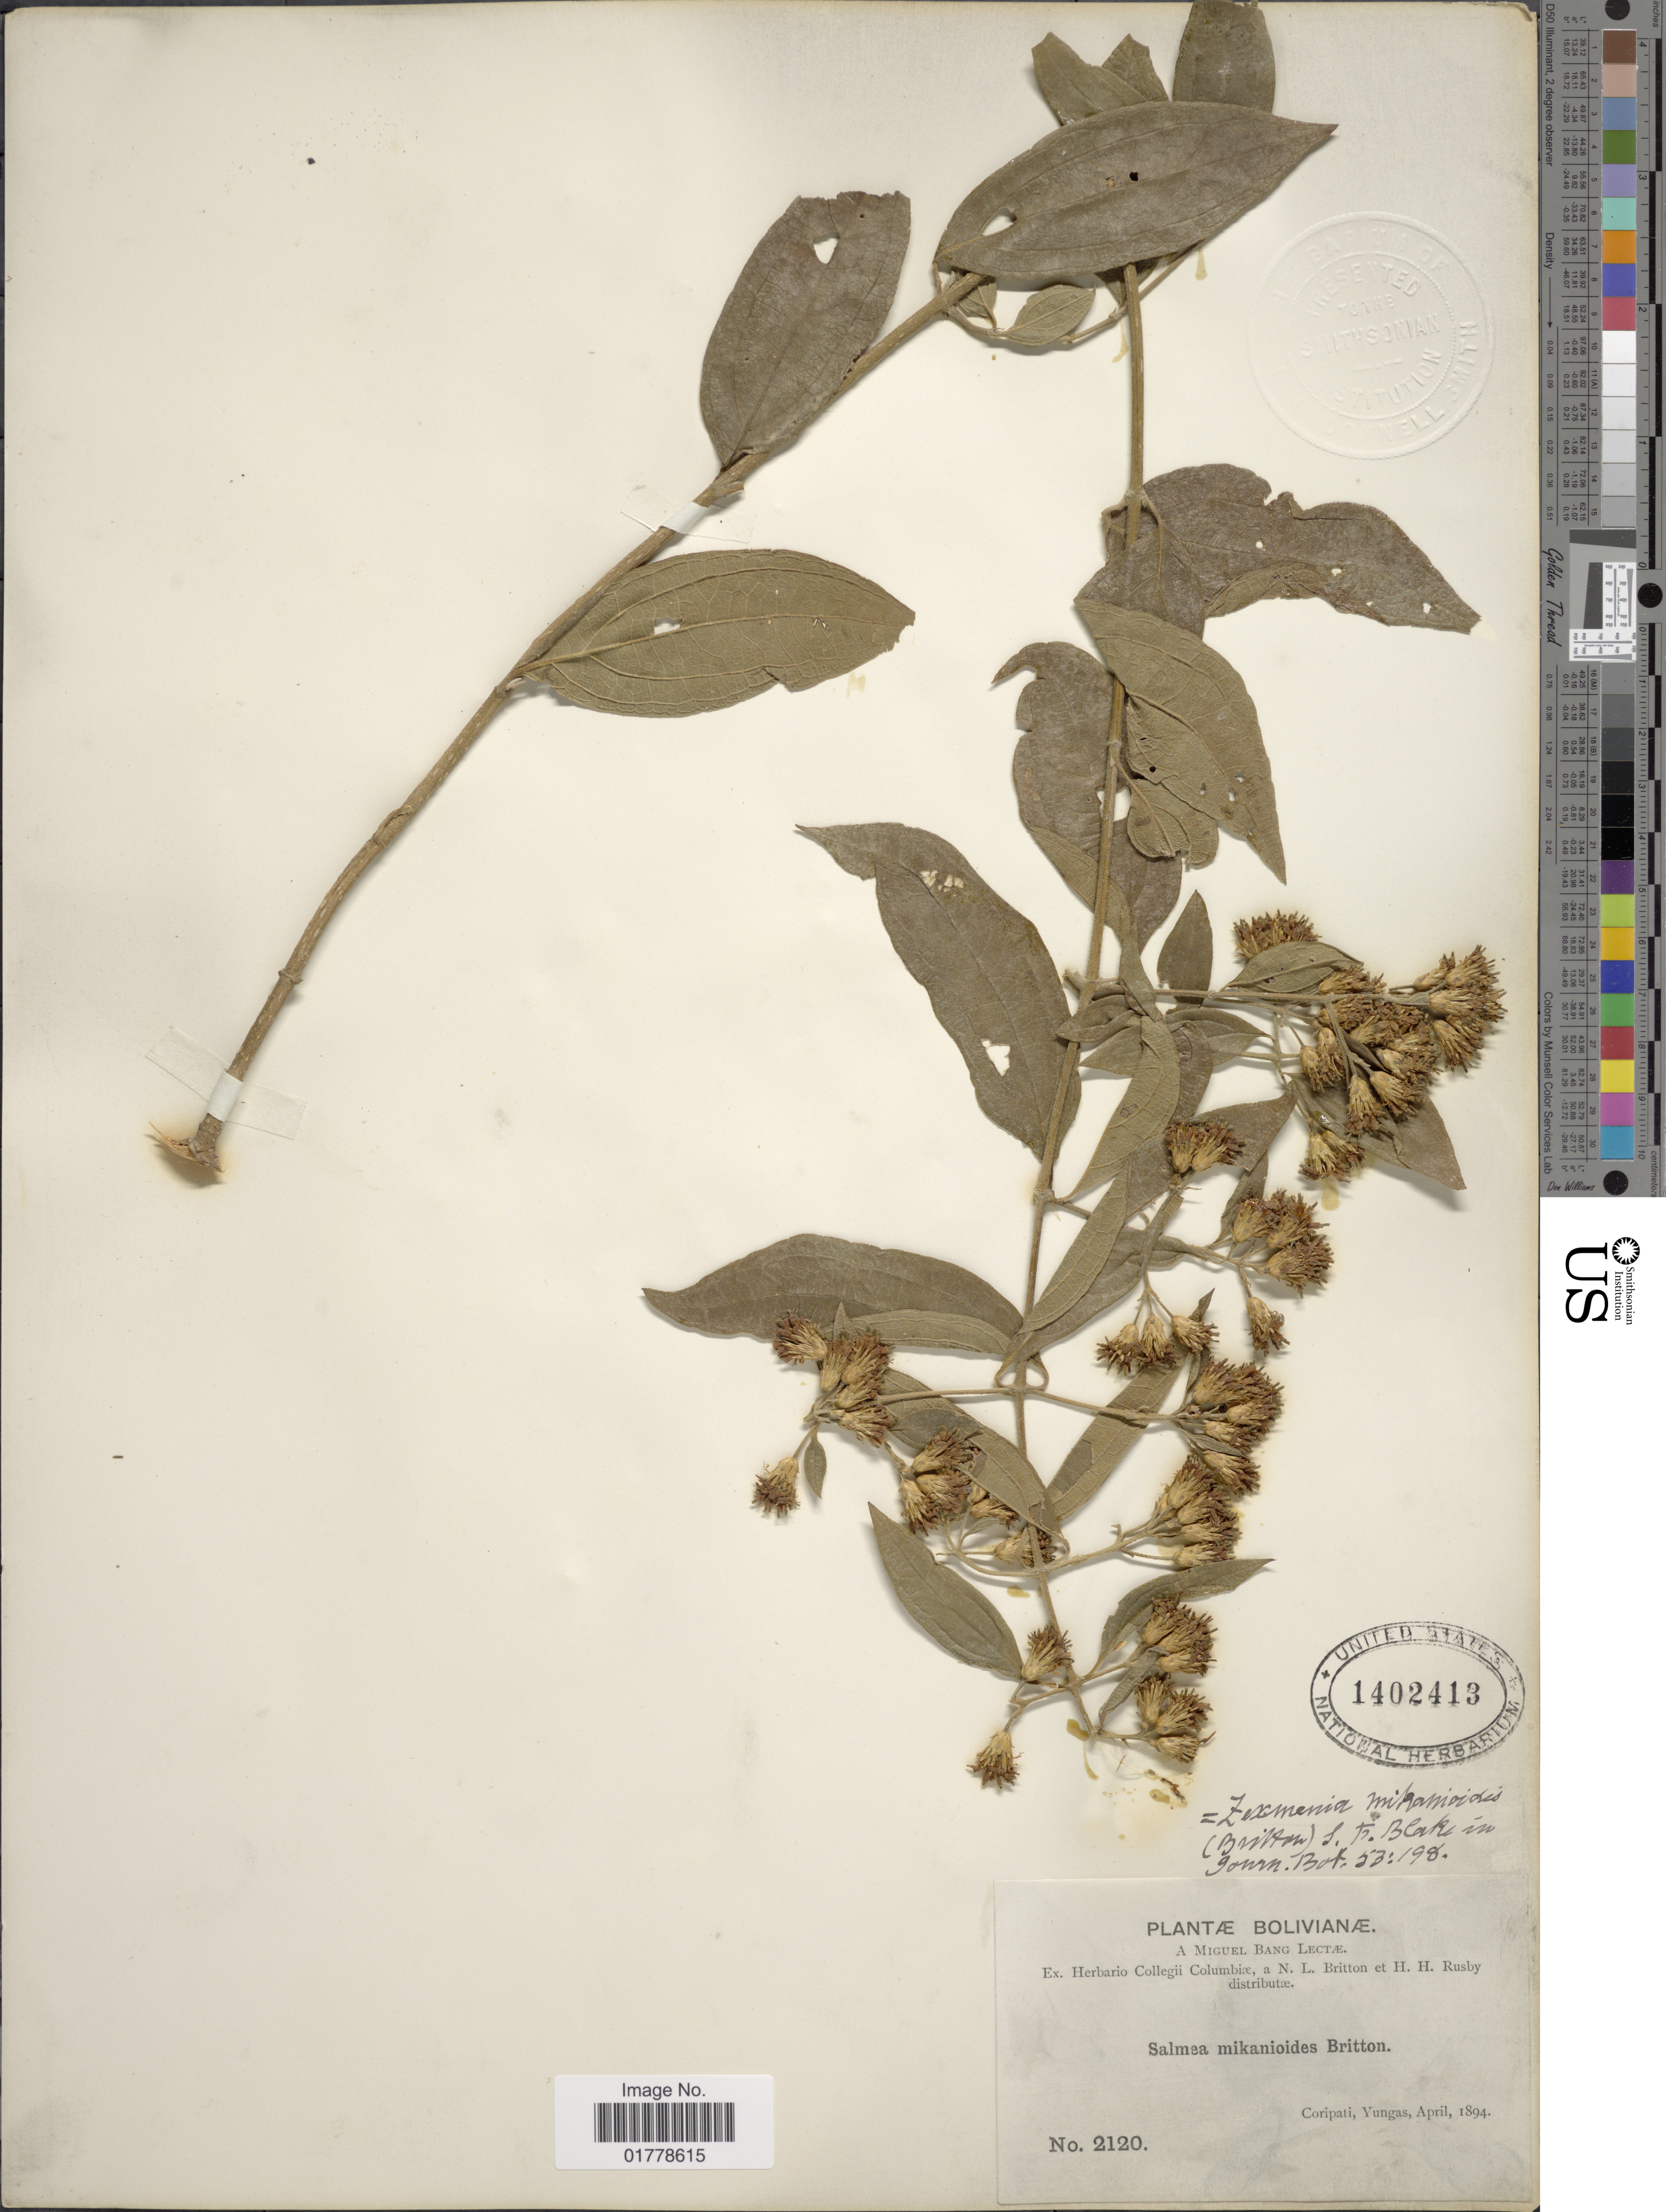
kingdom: Plantae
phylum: Tracheophyta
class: Magnoliopsida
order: Asterales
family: Asteraceae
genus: Oblivia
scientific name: Oblivia mikanioides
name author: (Britton) Strother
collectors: M. Bang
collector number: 2120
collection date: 1894-04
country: Bolivia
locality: Coripati, Yungas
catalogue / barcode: US 1402413